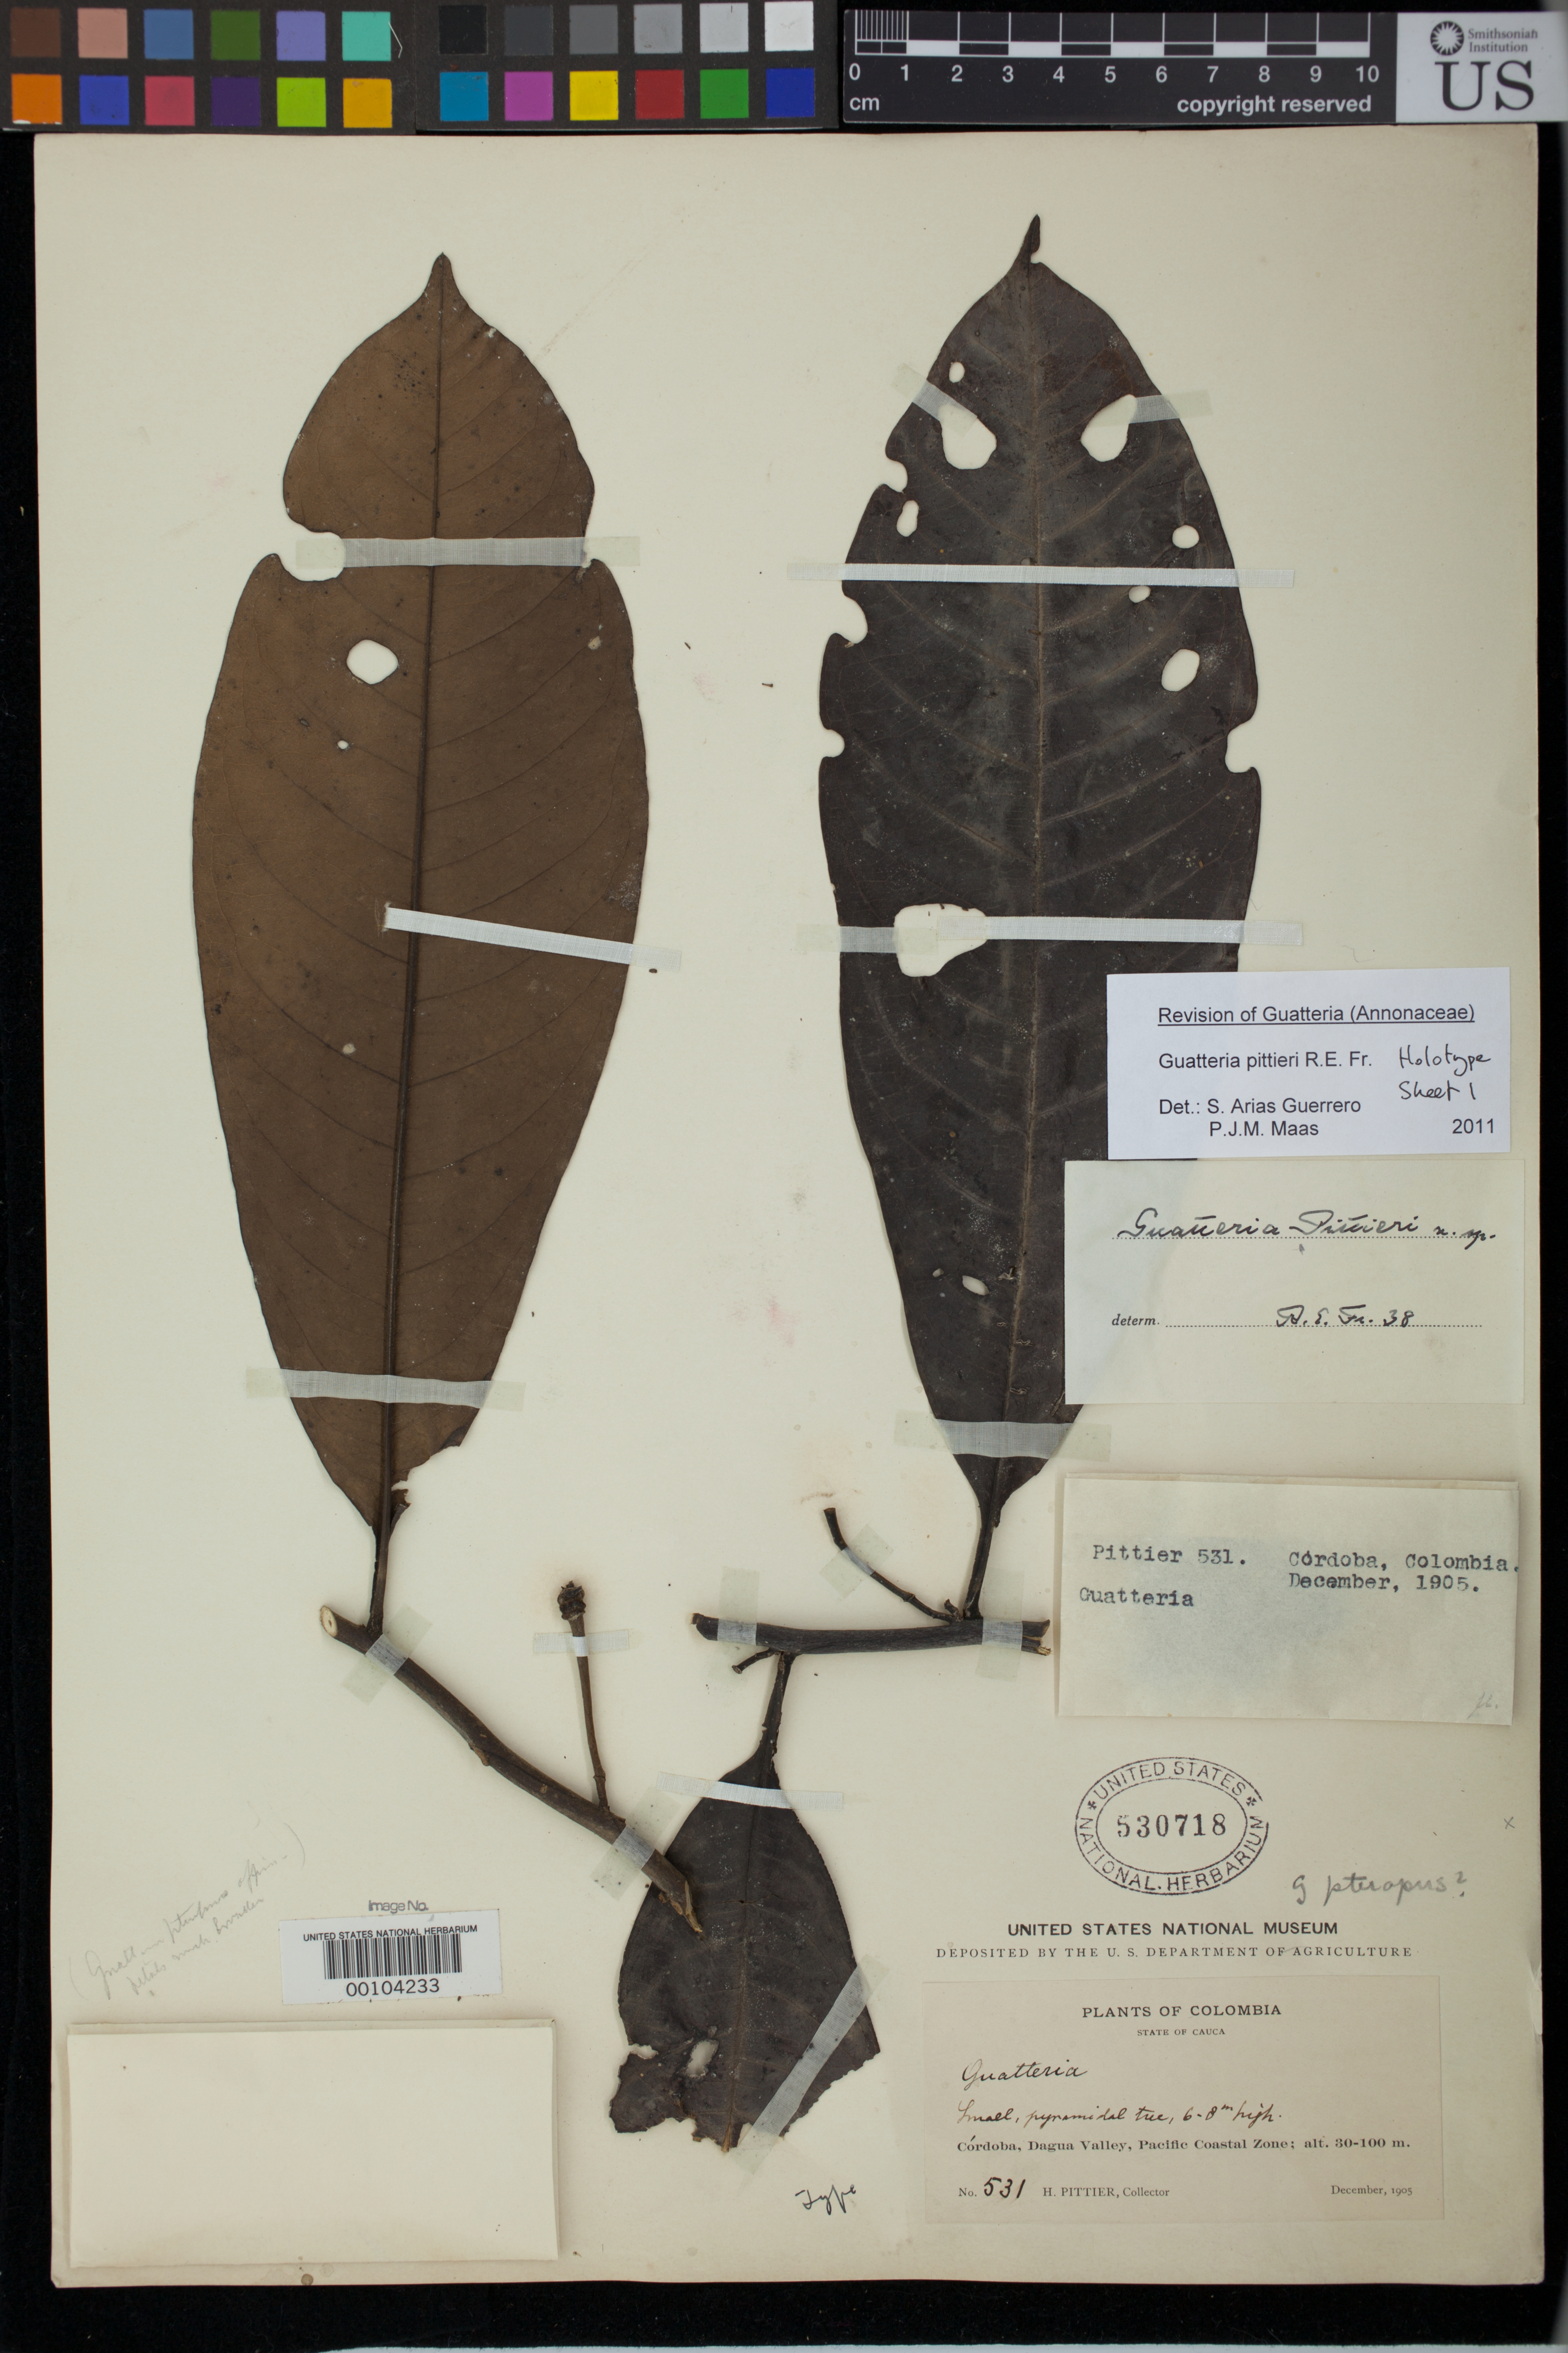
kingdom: Plantae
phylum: Tracheophyta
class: Magnoliopsida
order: Magnoliales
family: Annonaceae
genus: Guatteria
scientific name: Guatteria pittieri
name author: R.E. Fr.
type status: Holotype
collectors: H. F. Pittier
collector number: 531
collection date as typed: Dec 1905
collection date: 1905-12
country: Colombia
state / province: Cauca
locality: Cordoba, Dagua Valley. Pacific Coastal Zone.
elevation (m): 30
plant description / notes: One of two duplicates at US, annotated by S. Arias Guerrero & P.J.Maas (2011) as "Holotype sheet 1" (USNH 530718) and "Holotype sheet 2" (USNH 1234502) This sheet (530718) is originally annotated "Type" and is presumably the holotype, but the other sheet was accessioned separately at US and these are not two parts of one specimen!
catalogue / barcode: US 530718